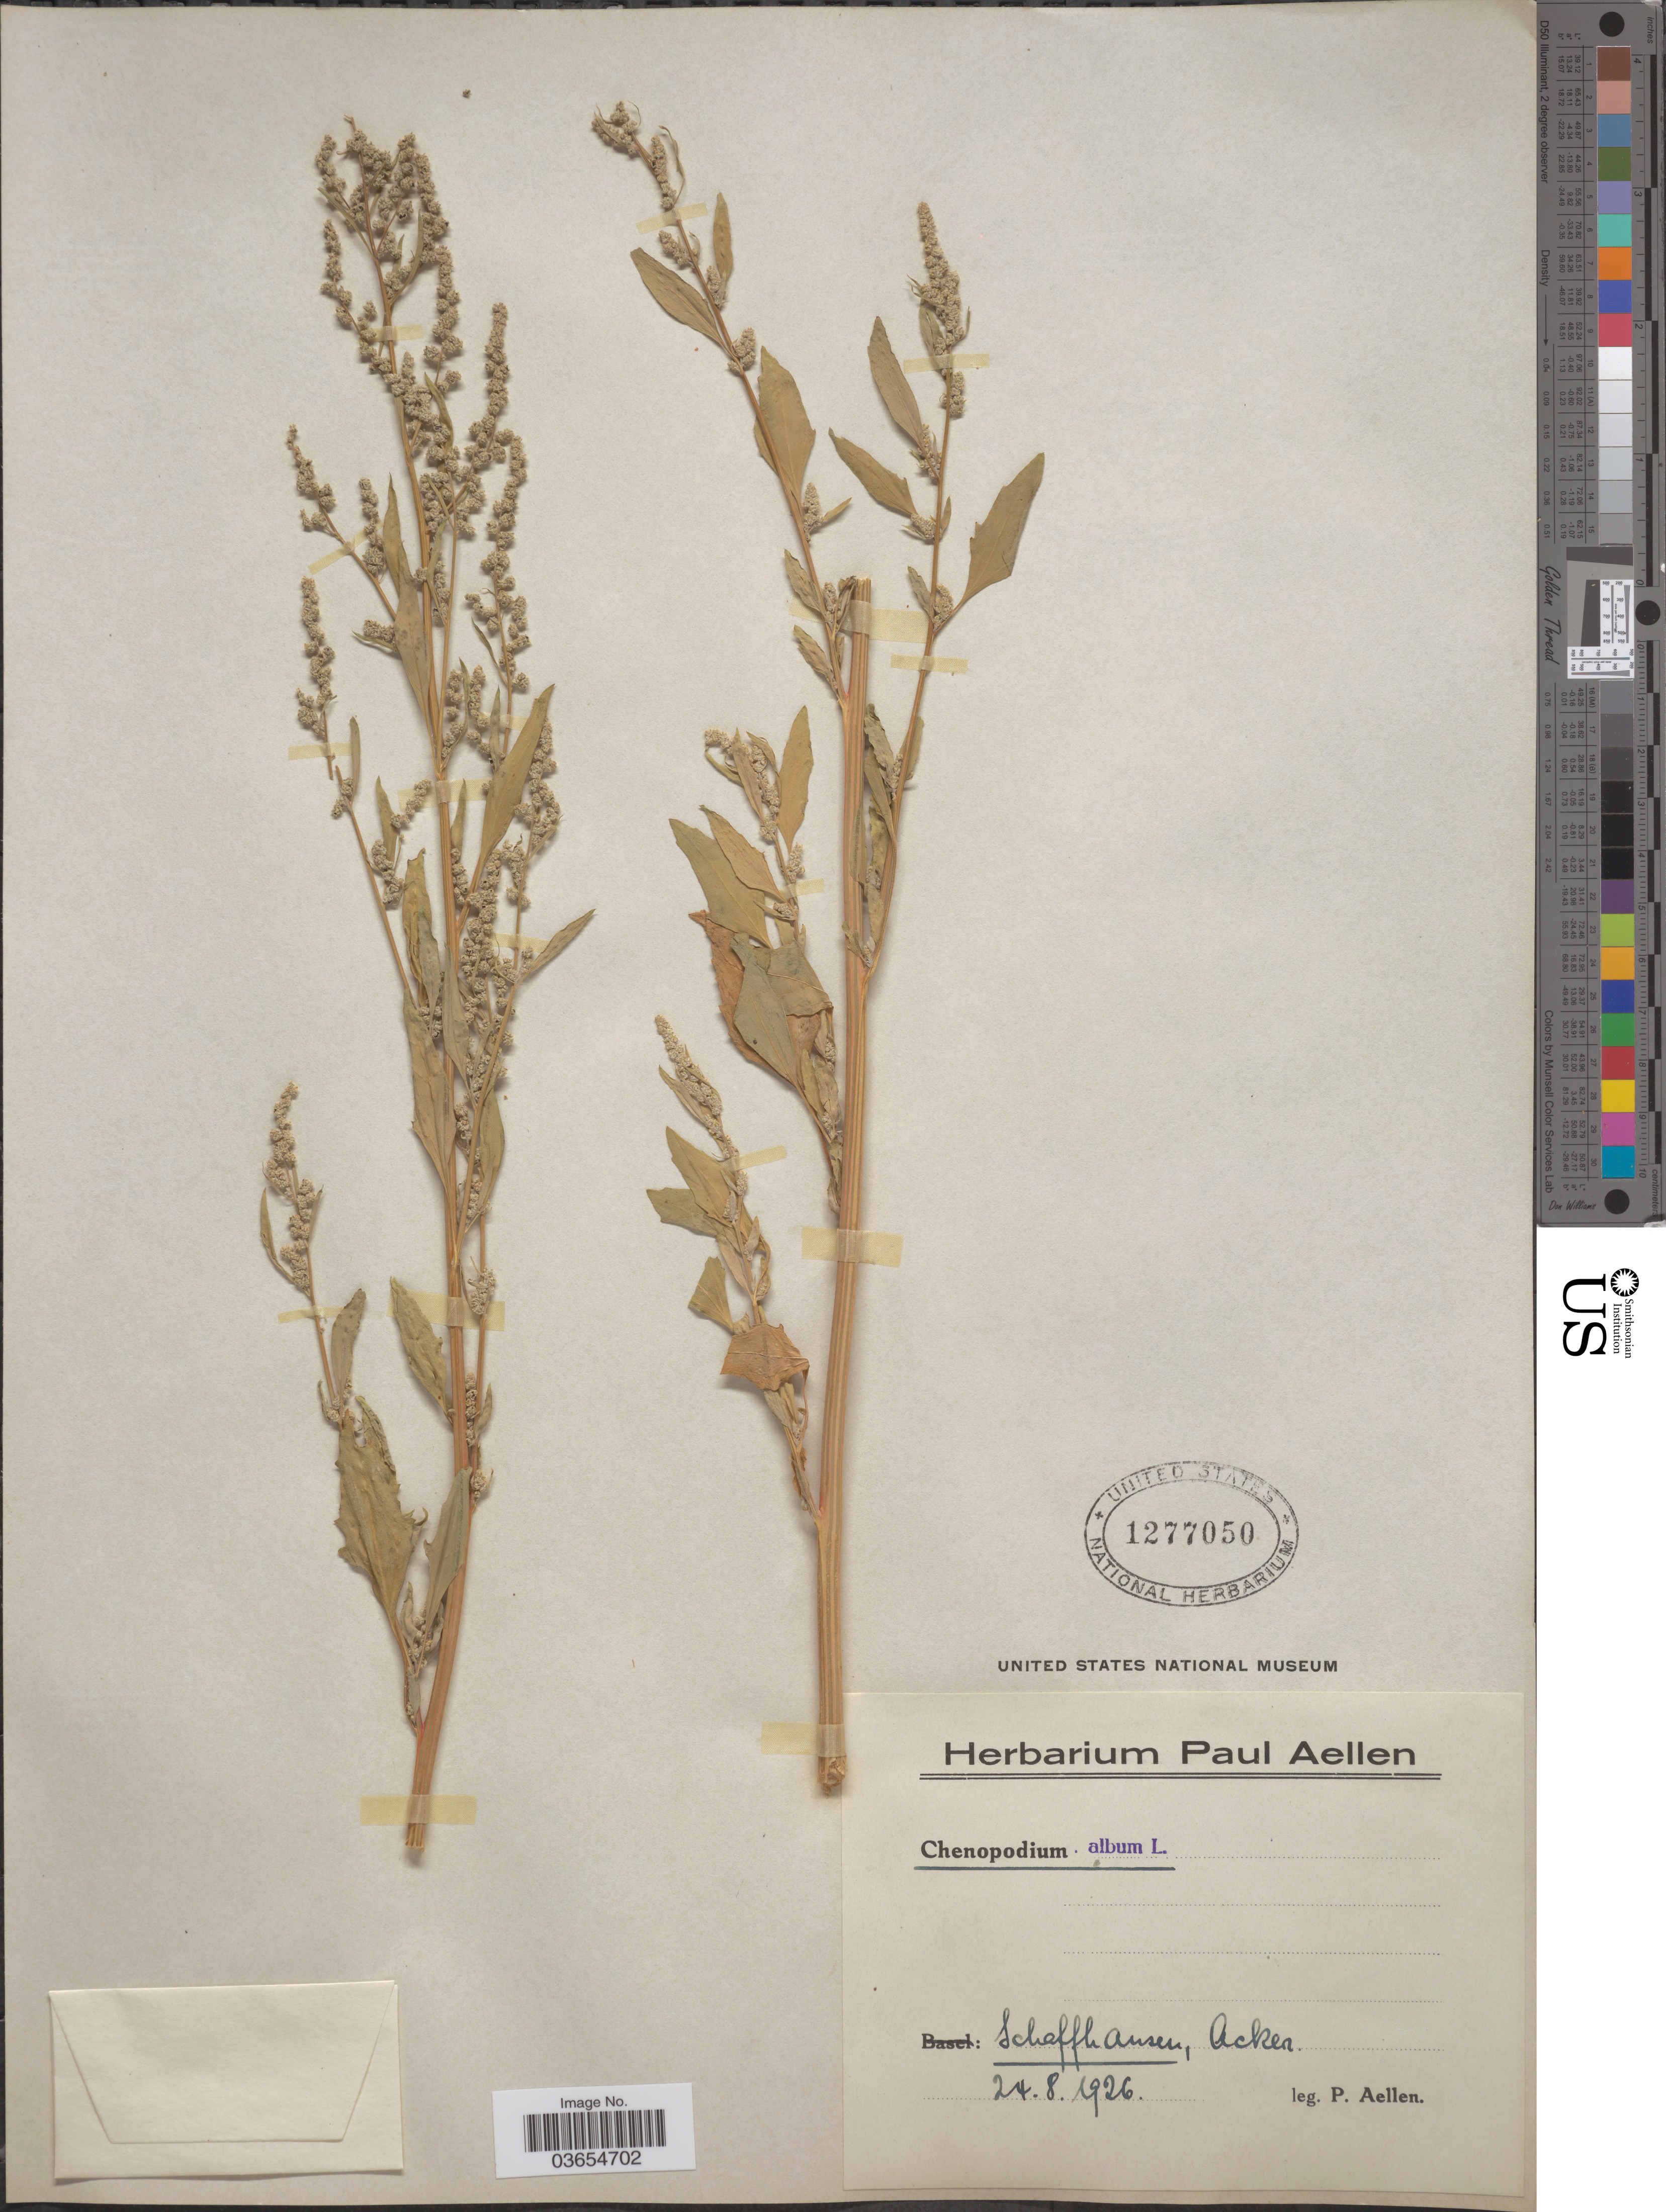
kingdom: Plantae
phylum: Tracheophyta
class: Magnoliopsida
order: Caryophyllales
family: Amaranthaceae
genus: Chenopodium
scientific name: Chenopodium album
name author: L.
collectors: P. Aellen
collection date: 1926-08-24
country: Switzerland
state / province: Schaffhausen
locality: Acker.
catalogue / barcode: US 1277050